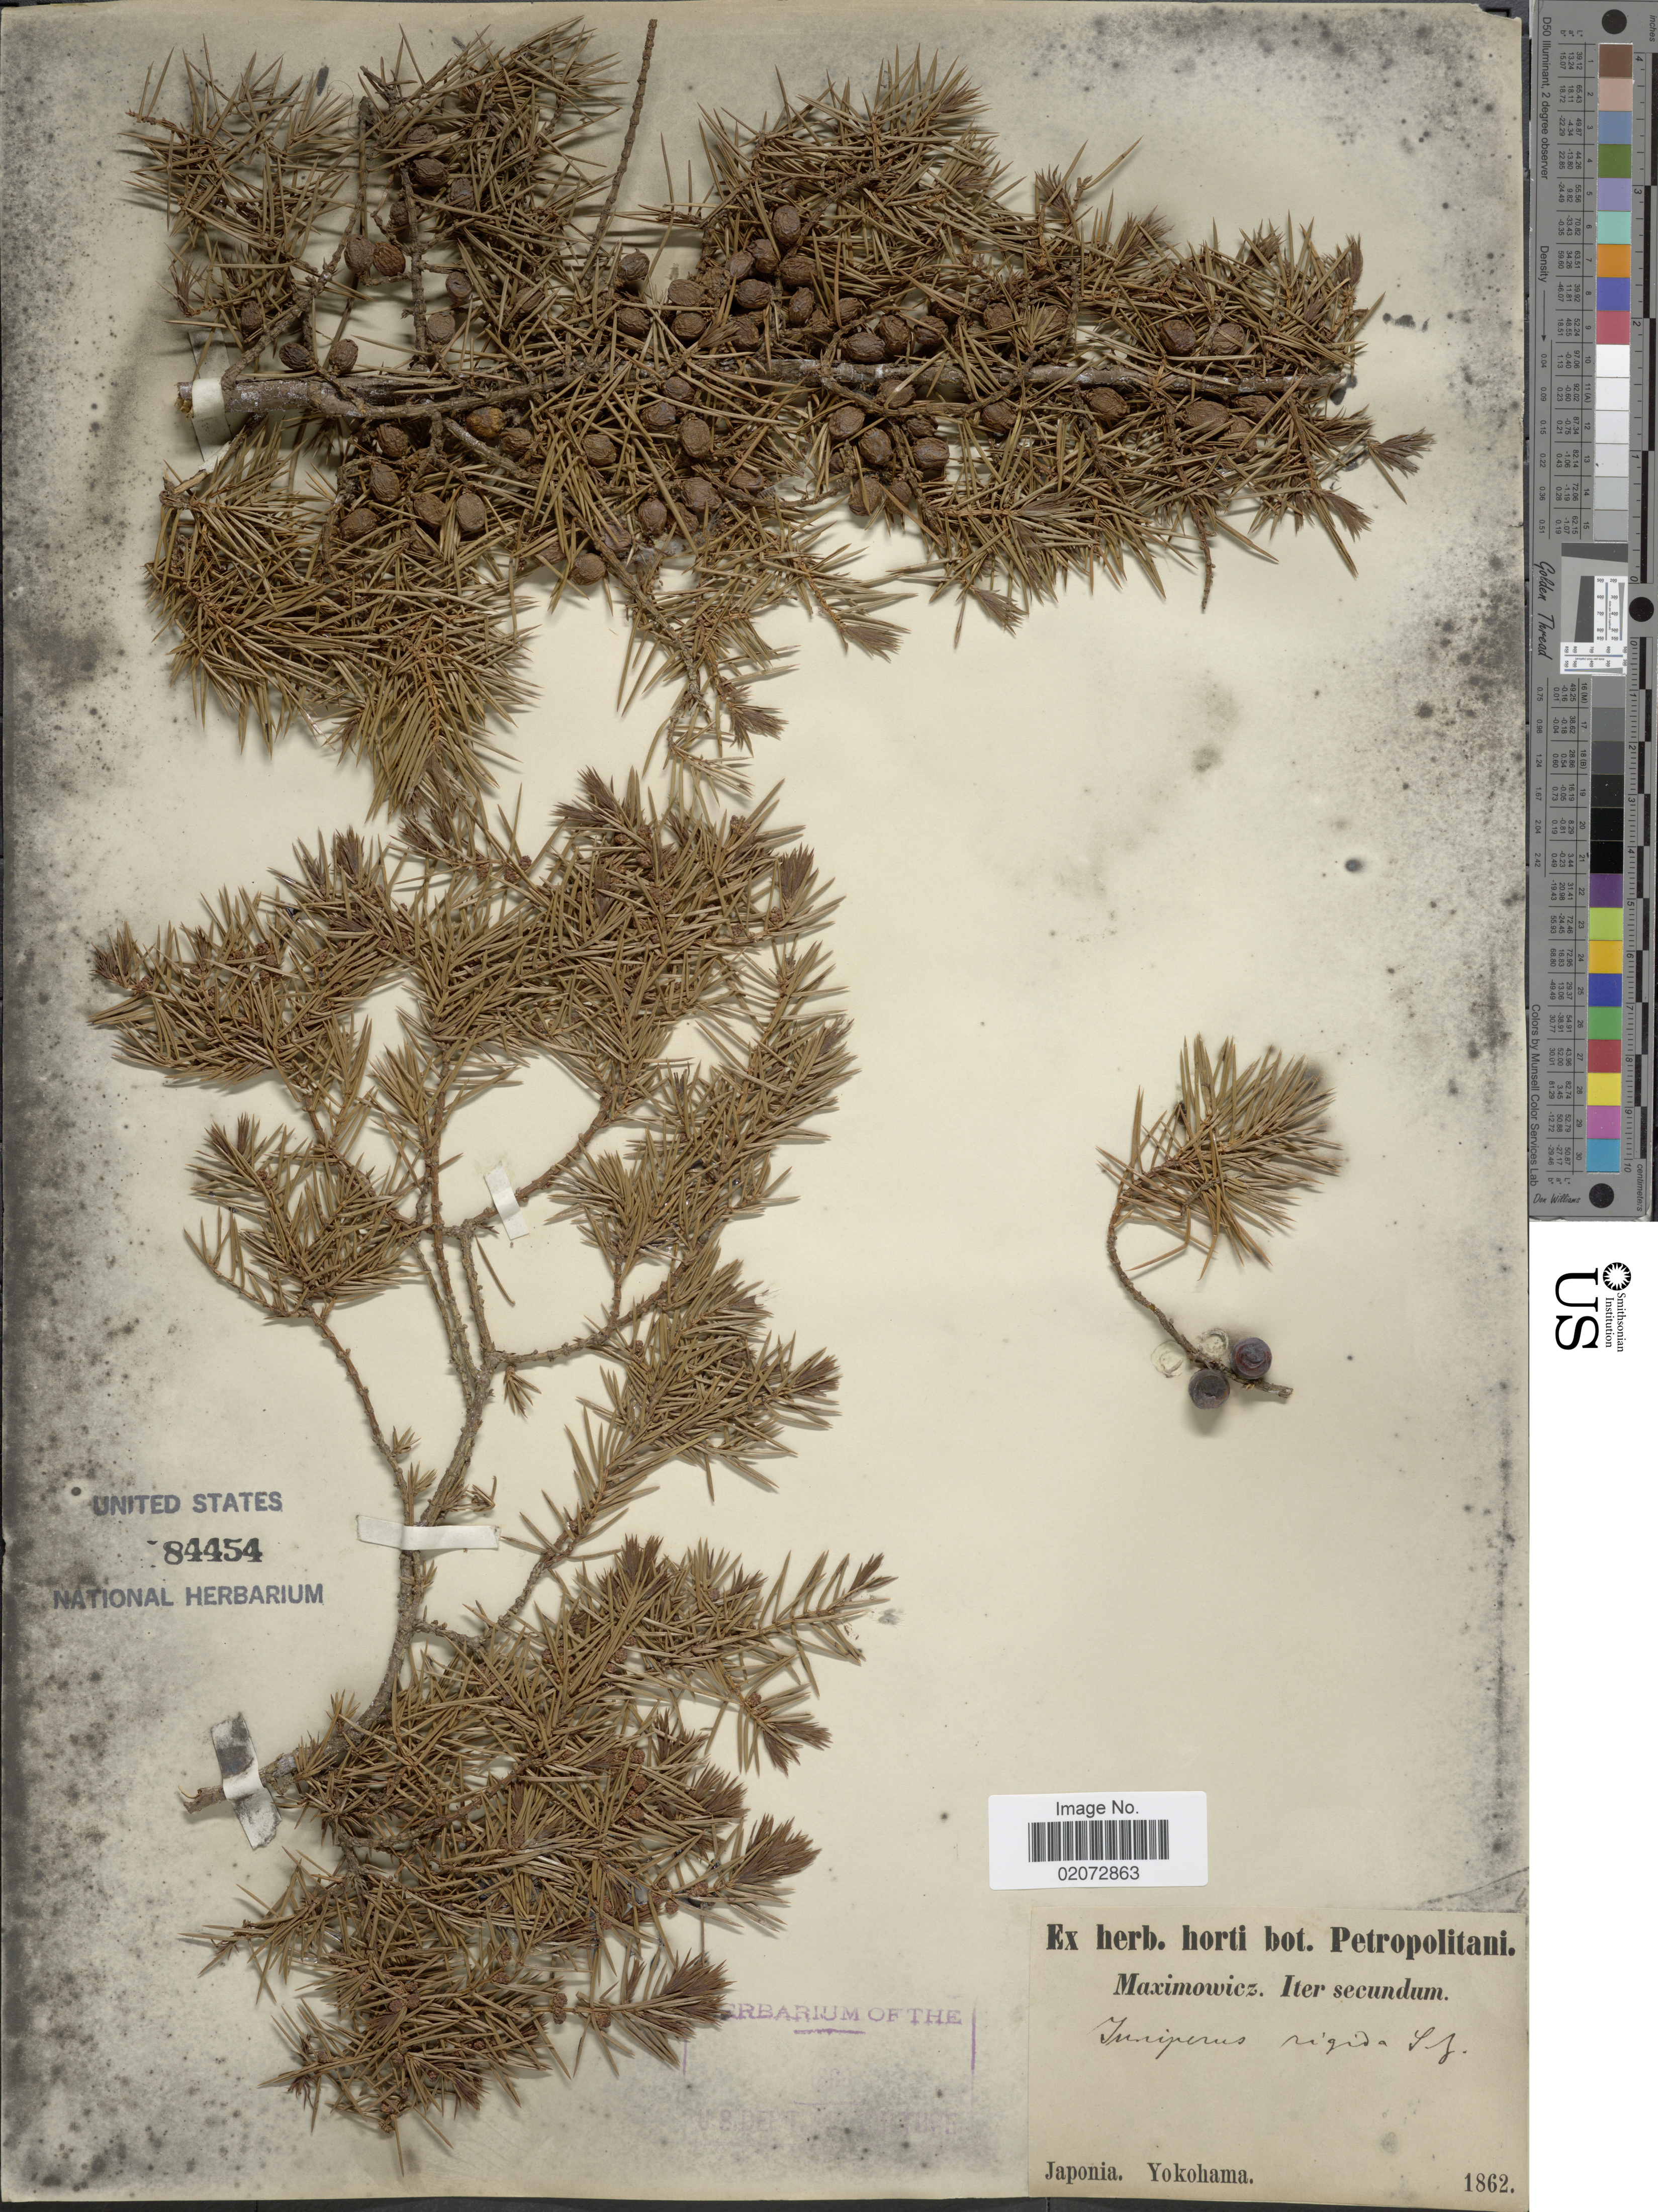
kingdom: Plantae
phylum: Tracheophyta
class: Pinopsida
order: Pinales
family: Cupressaceae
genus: Juniperus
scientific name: Juniperus rigida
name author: Siebold & Zucc.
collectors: -. Maximowicz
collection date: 1862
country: Japan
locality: Yokohama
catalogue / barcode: US 84454